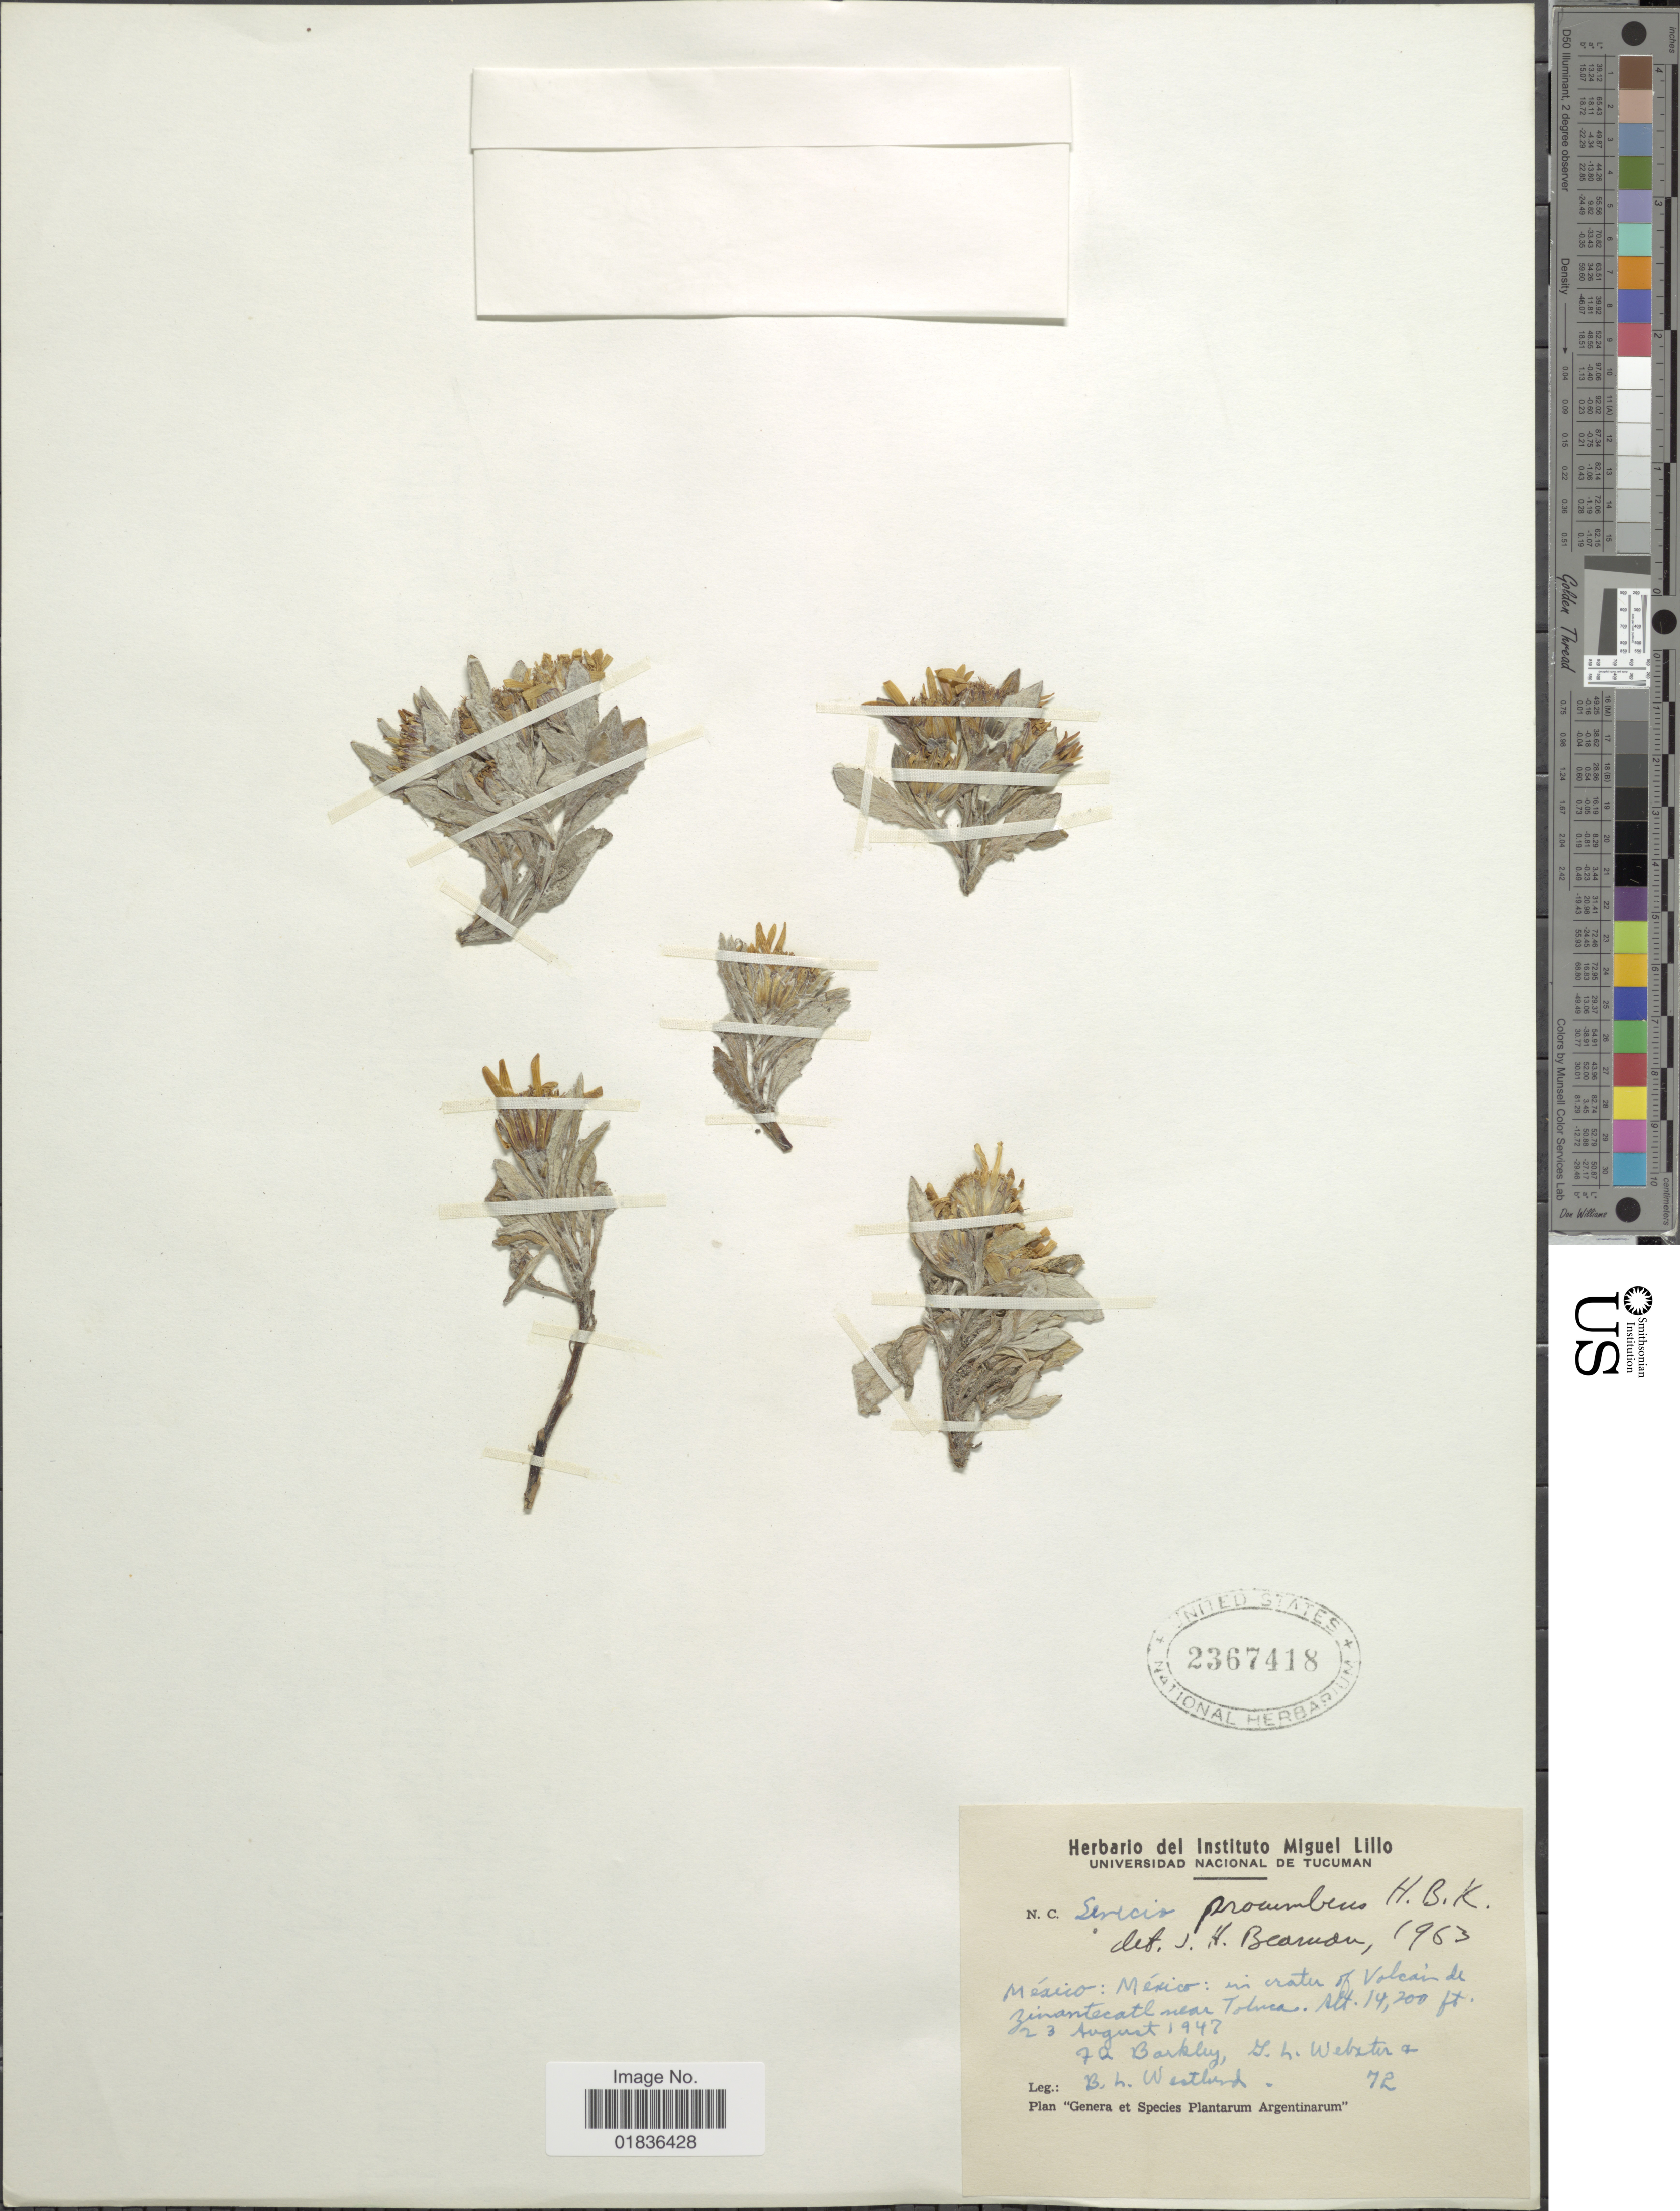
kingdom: Plantae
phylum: Tracheophyta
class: Magnoliopsida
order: Asterales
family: Asteraceae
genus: Senecio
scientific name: Senecio procumbens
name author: Kunth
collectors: F. A. Barkley, G. L. Webster & B. Westlund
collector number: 72*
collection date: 1947-08-23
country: Mexico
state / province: México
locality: In crater of Volcan de Zinantecatl near Toluca.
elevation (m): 4328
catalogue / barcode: US 2367418